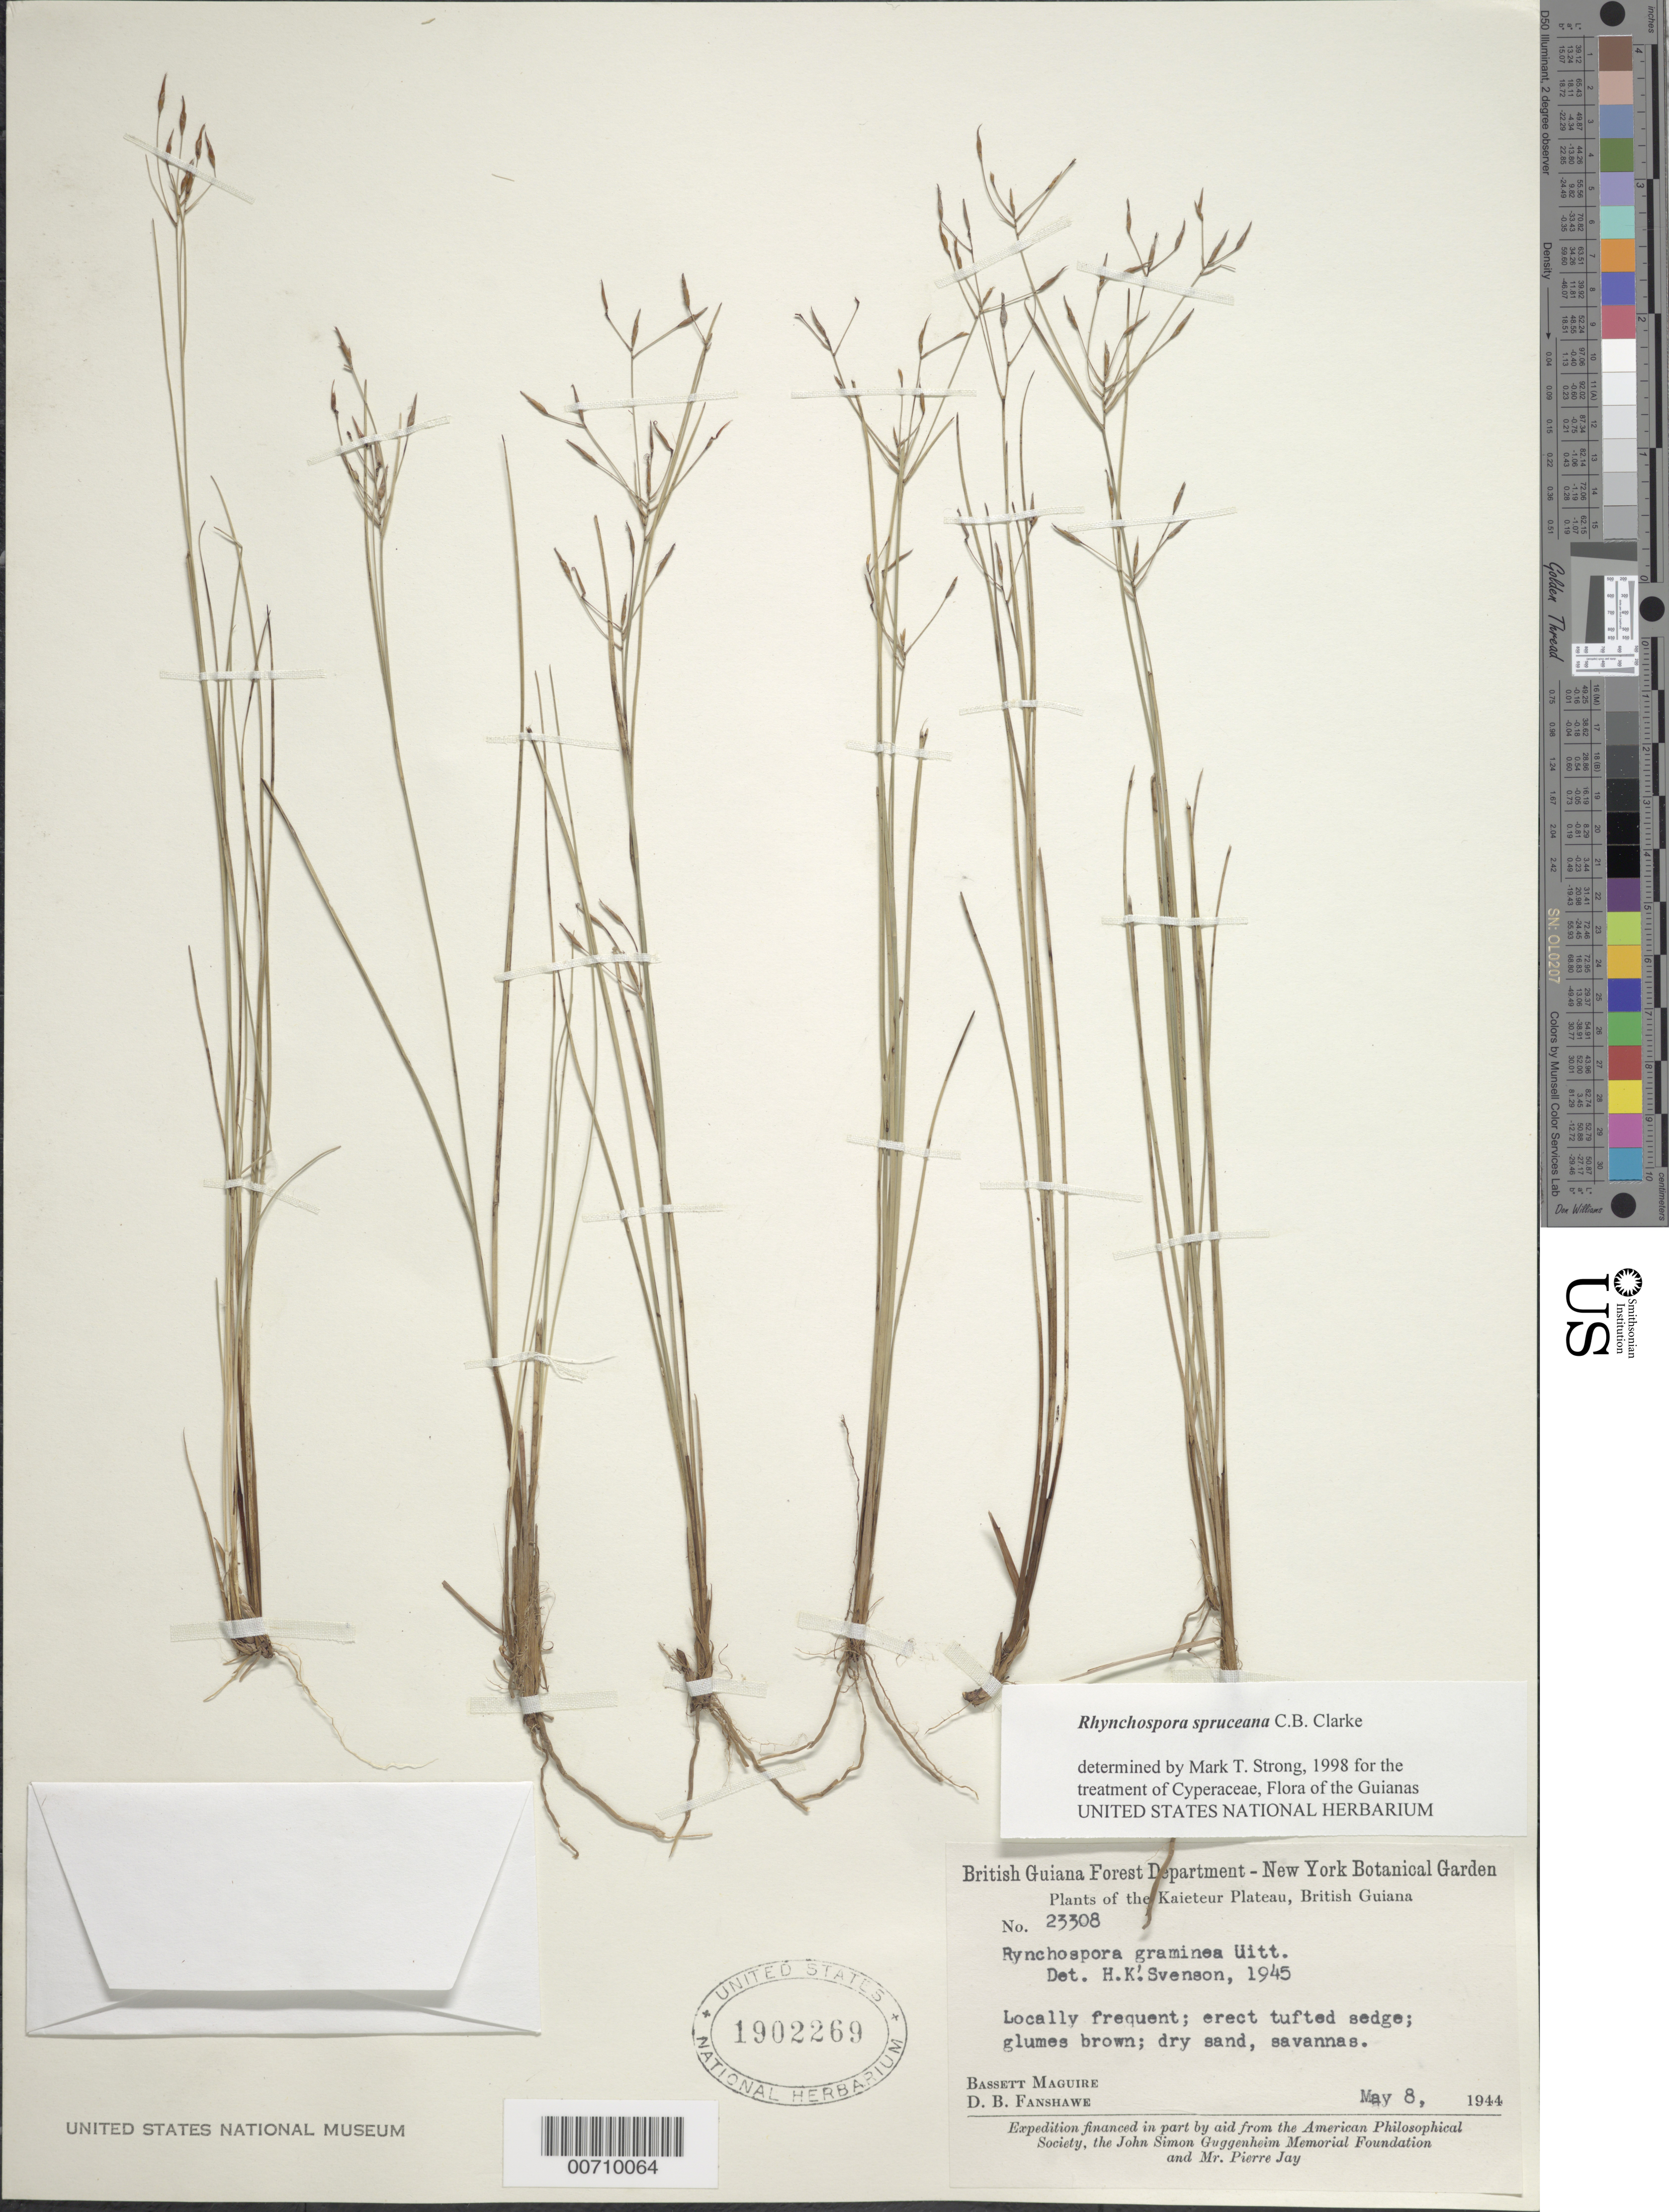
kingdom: Plantae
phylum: Tracheophyta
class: Liliopsida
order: Poales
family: Cyperaceae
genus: Rhynchospora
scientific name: Rhynchospora spruceana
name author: C.B. Clarke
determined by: Strong, M. T., (US), Smithsonian Institution - National Museum of Natural History (UNITED STATES)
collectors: B. Maguire & D. B. Fanshawe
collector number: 23308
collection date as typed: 8-May-44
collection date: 1944-05-08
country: Guyana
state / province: Potaro-Siparuni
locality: Kaieteur Plateau, Potaro River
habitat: Dry sand, savannas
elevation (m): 427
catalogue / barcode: US 1902269